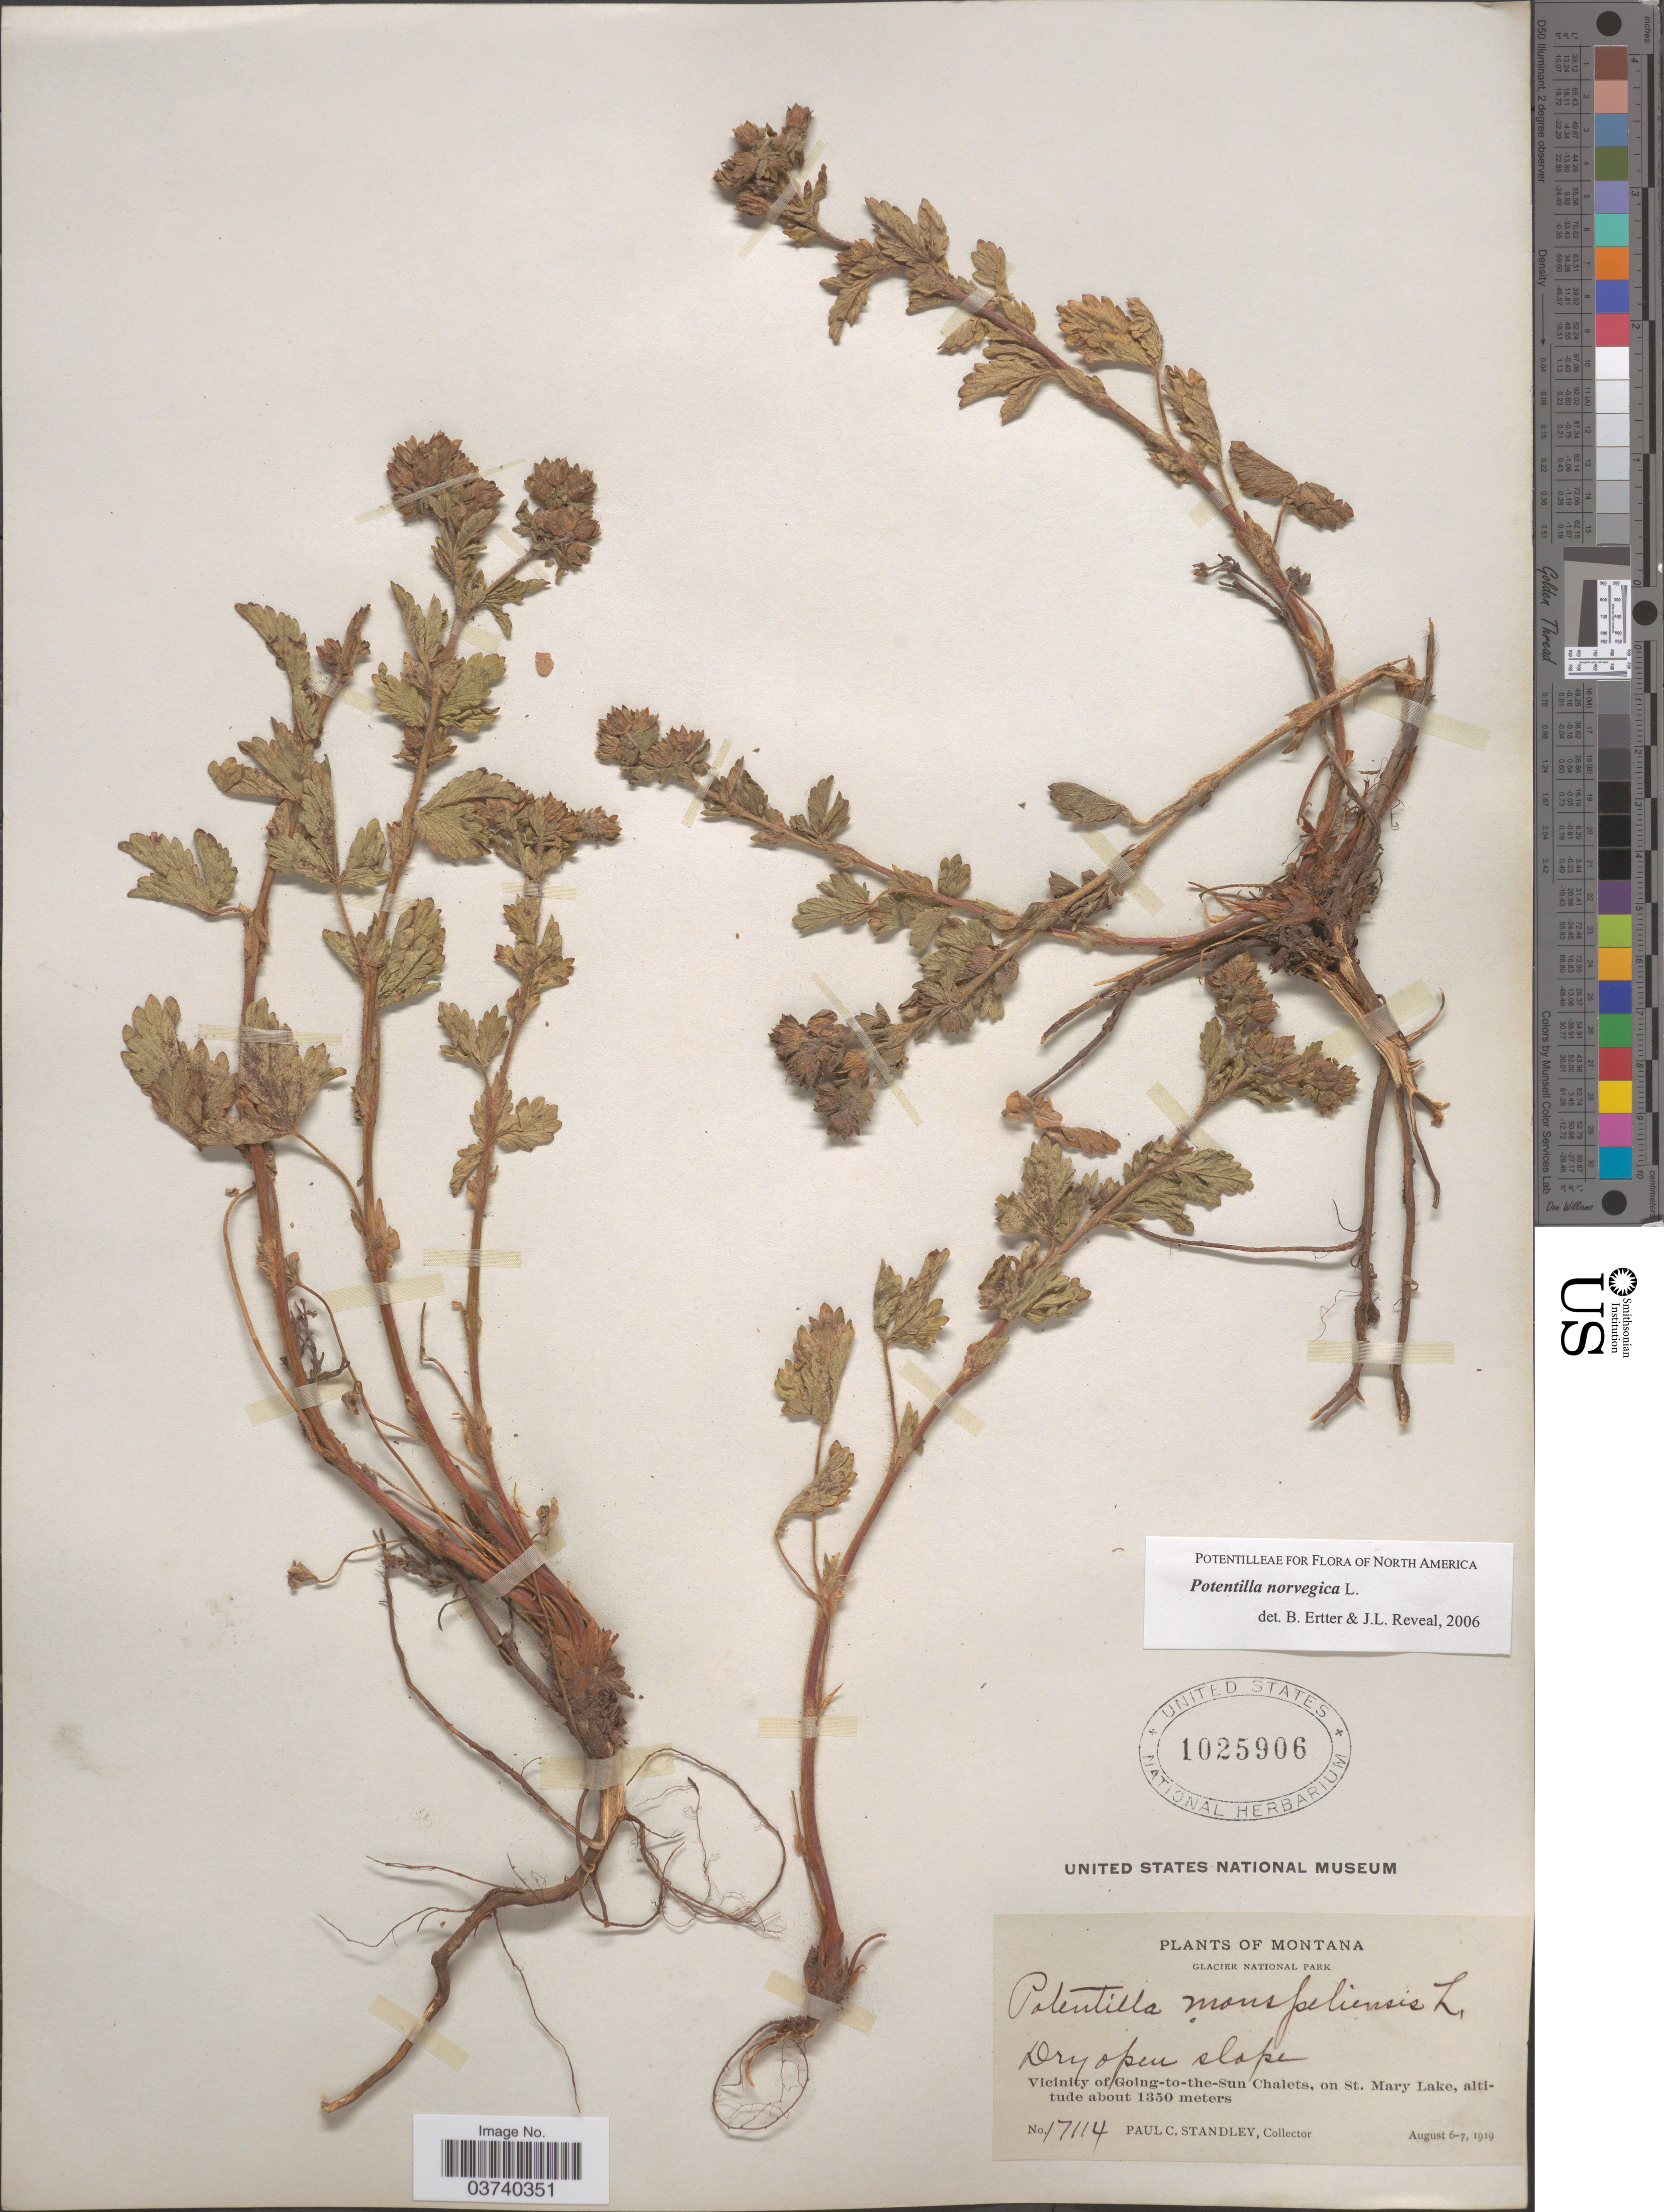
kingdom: Plantae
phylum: Tracheophyta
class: Magnoliopsida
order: Rosales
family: Rosaceae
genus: Potentilla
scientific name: Potentilla norvegica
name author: L.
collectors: P. C. Standley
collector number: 17114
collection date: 1919-08-06/1919-08-07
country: United States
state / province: Montana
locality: Glacier National Park. Vicinity of Going-to-tthe-Sun Chalets, on St. Mary Lake.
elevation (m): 1350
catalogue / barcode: US 1025906